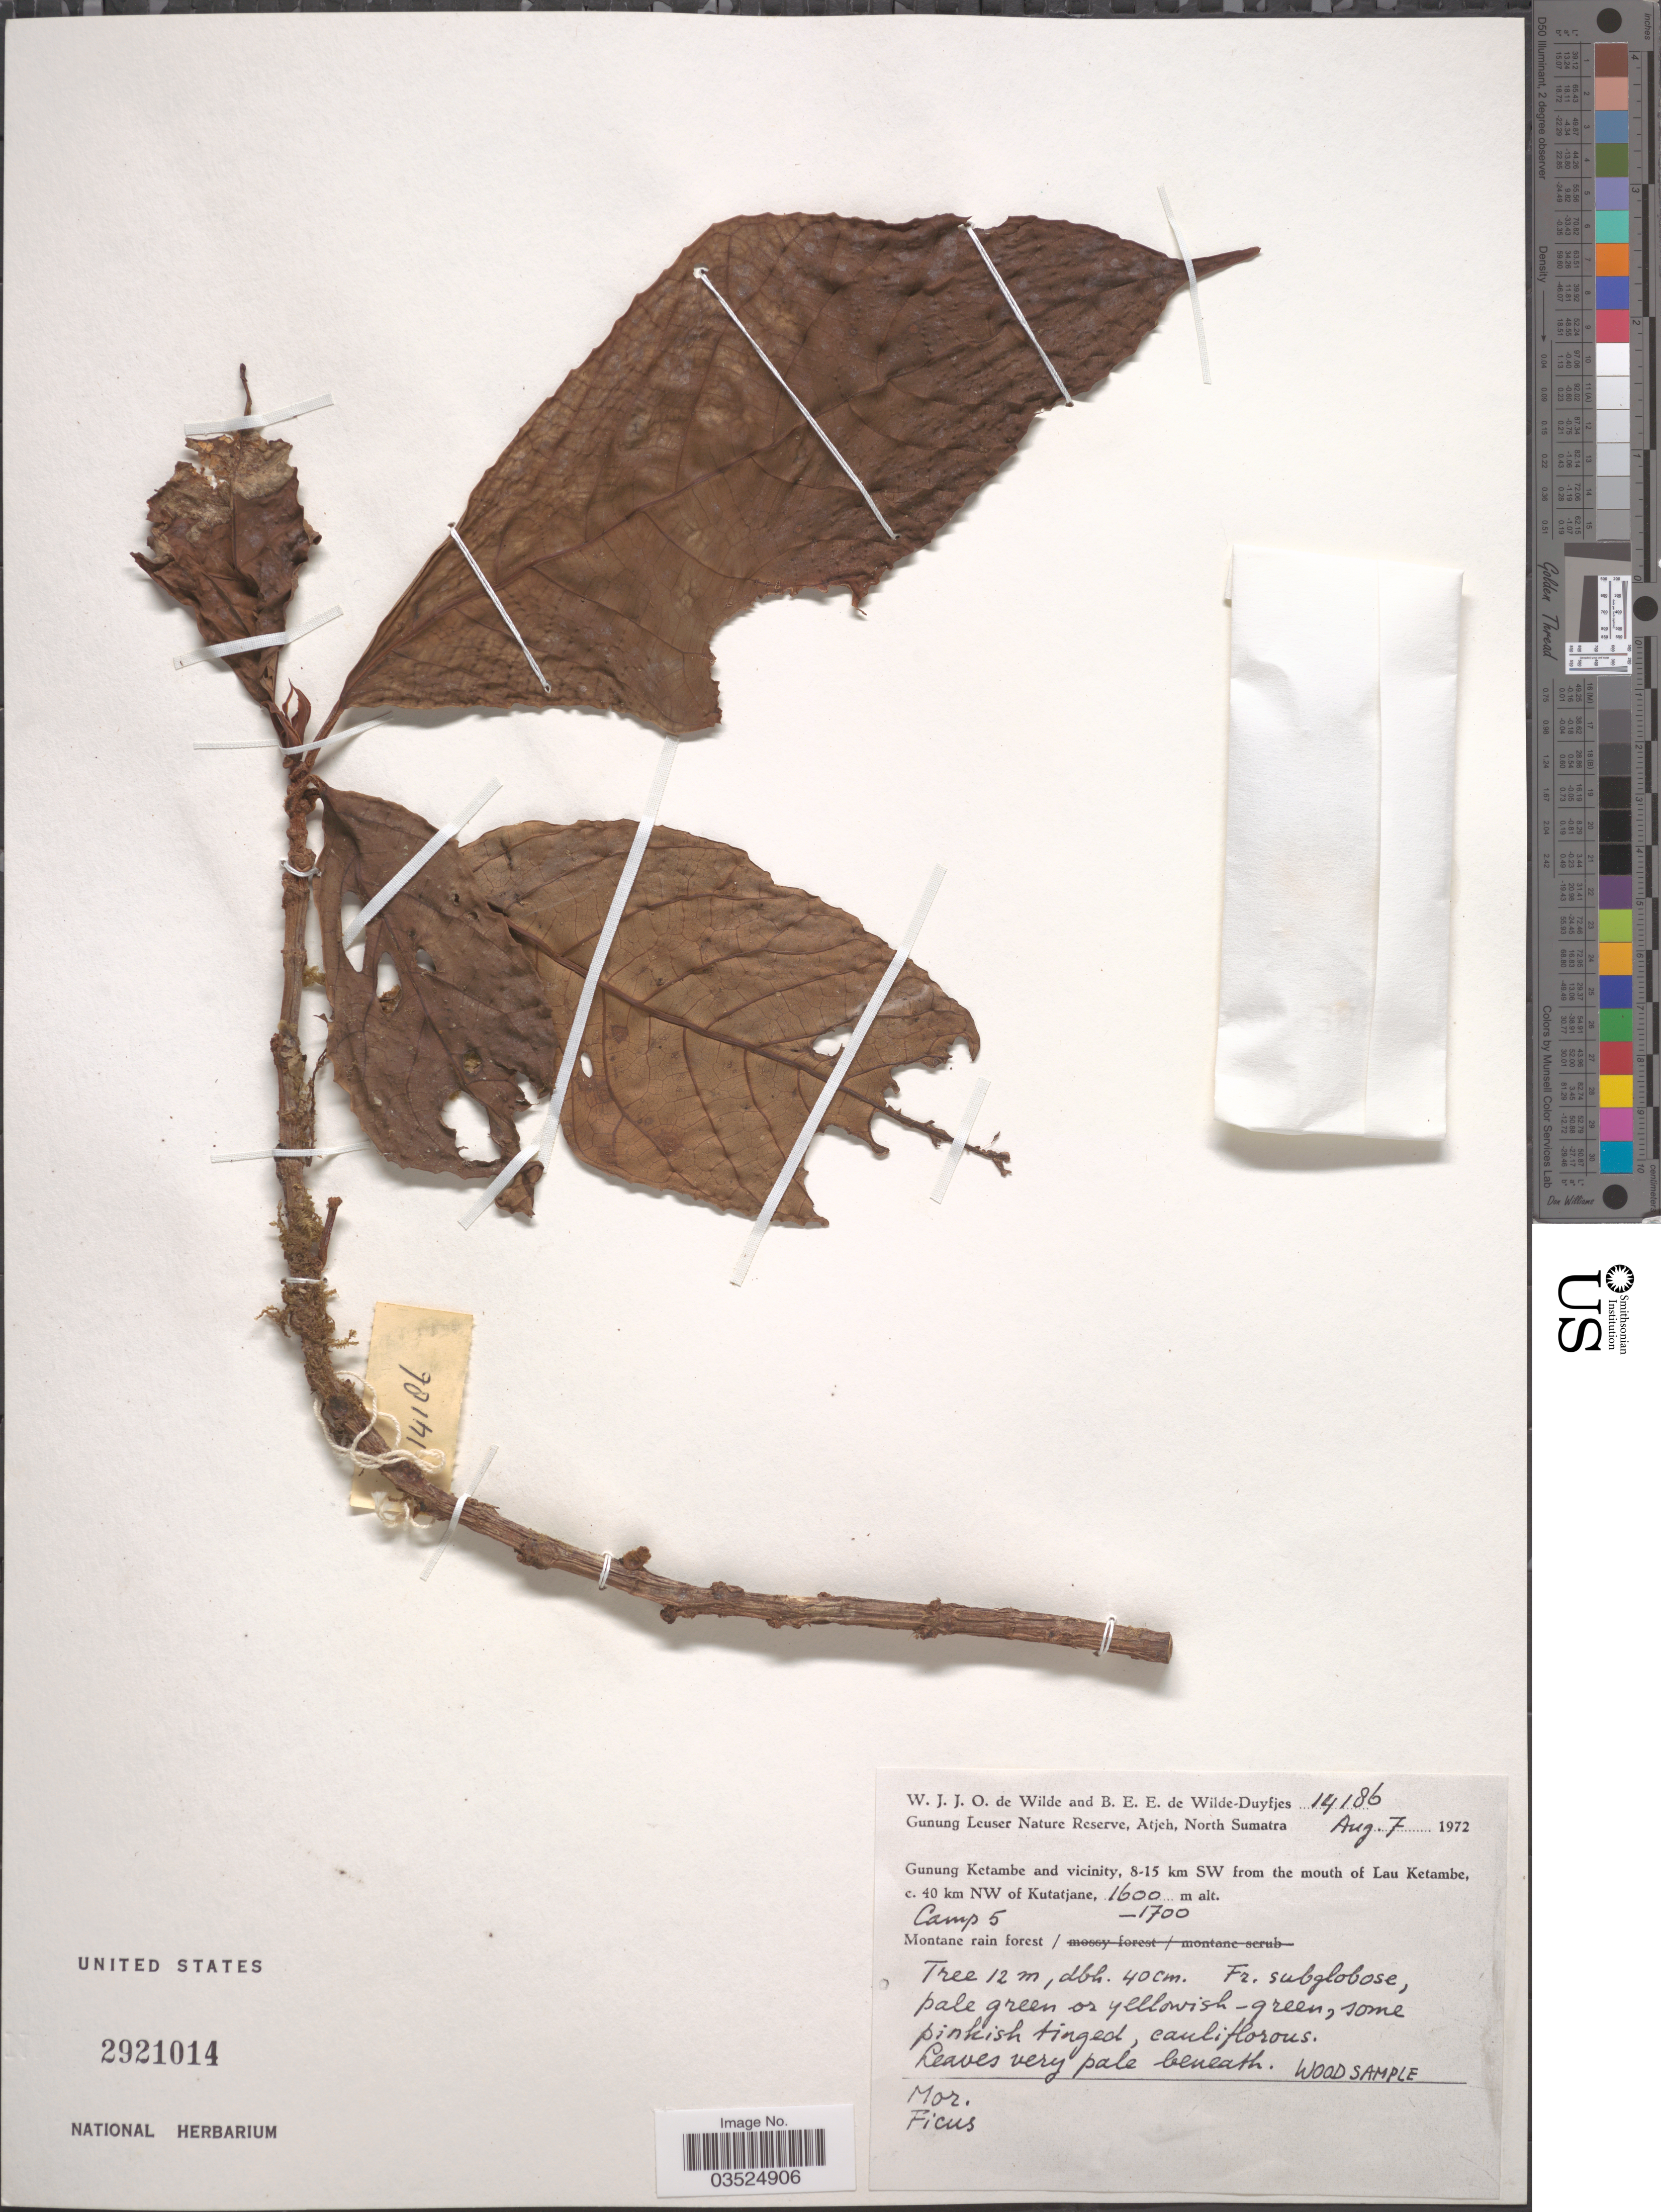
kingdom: Plantae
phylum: Tracheophyta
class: Magnoliopsida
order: Rosales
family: Moraceae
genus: Ficus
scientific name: Ficus sp.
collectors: W. J. de Wilde & B. E. de Wilde-Duyfjes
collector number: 14186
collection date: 1972-08-07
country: Indonesia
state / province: Sumatra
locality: Gunung Leuser Nature Reserve, Atjeh, North Sumatra. Gunung Ketambe and vicinity, 8-15 km SW from the mouth of Lau Ketambe, c. 40 km NW of Kutatjane. Camp 5.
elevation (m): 1600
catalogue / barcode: US 2921014